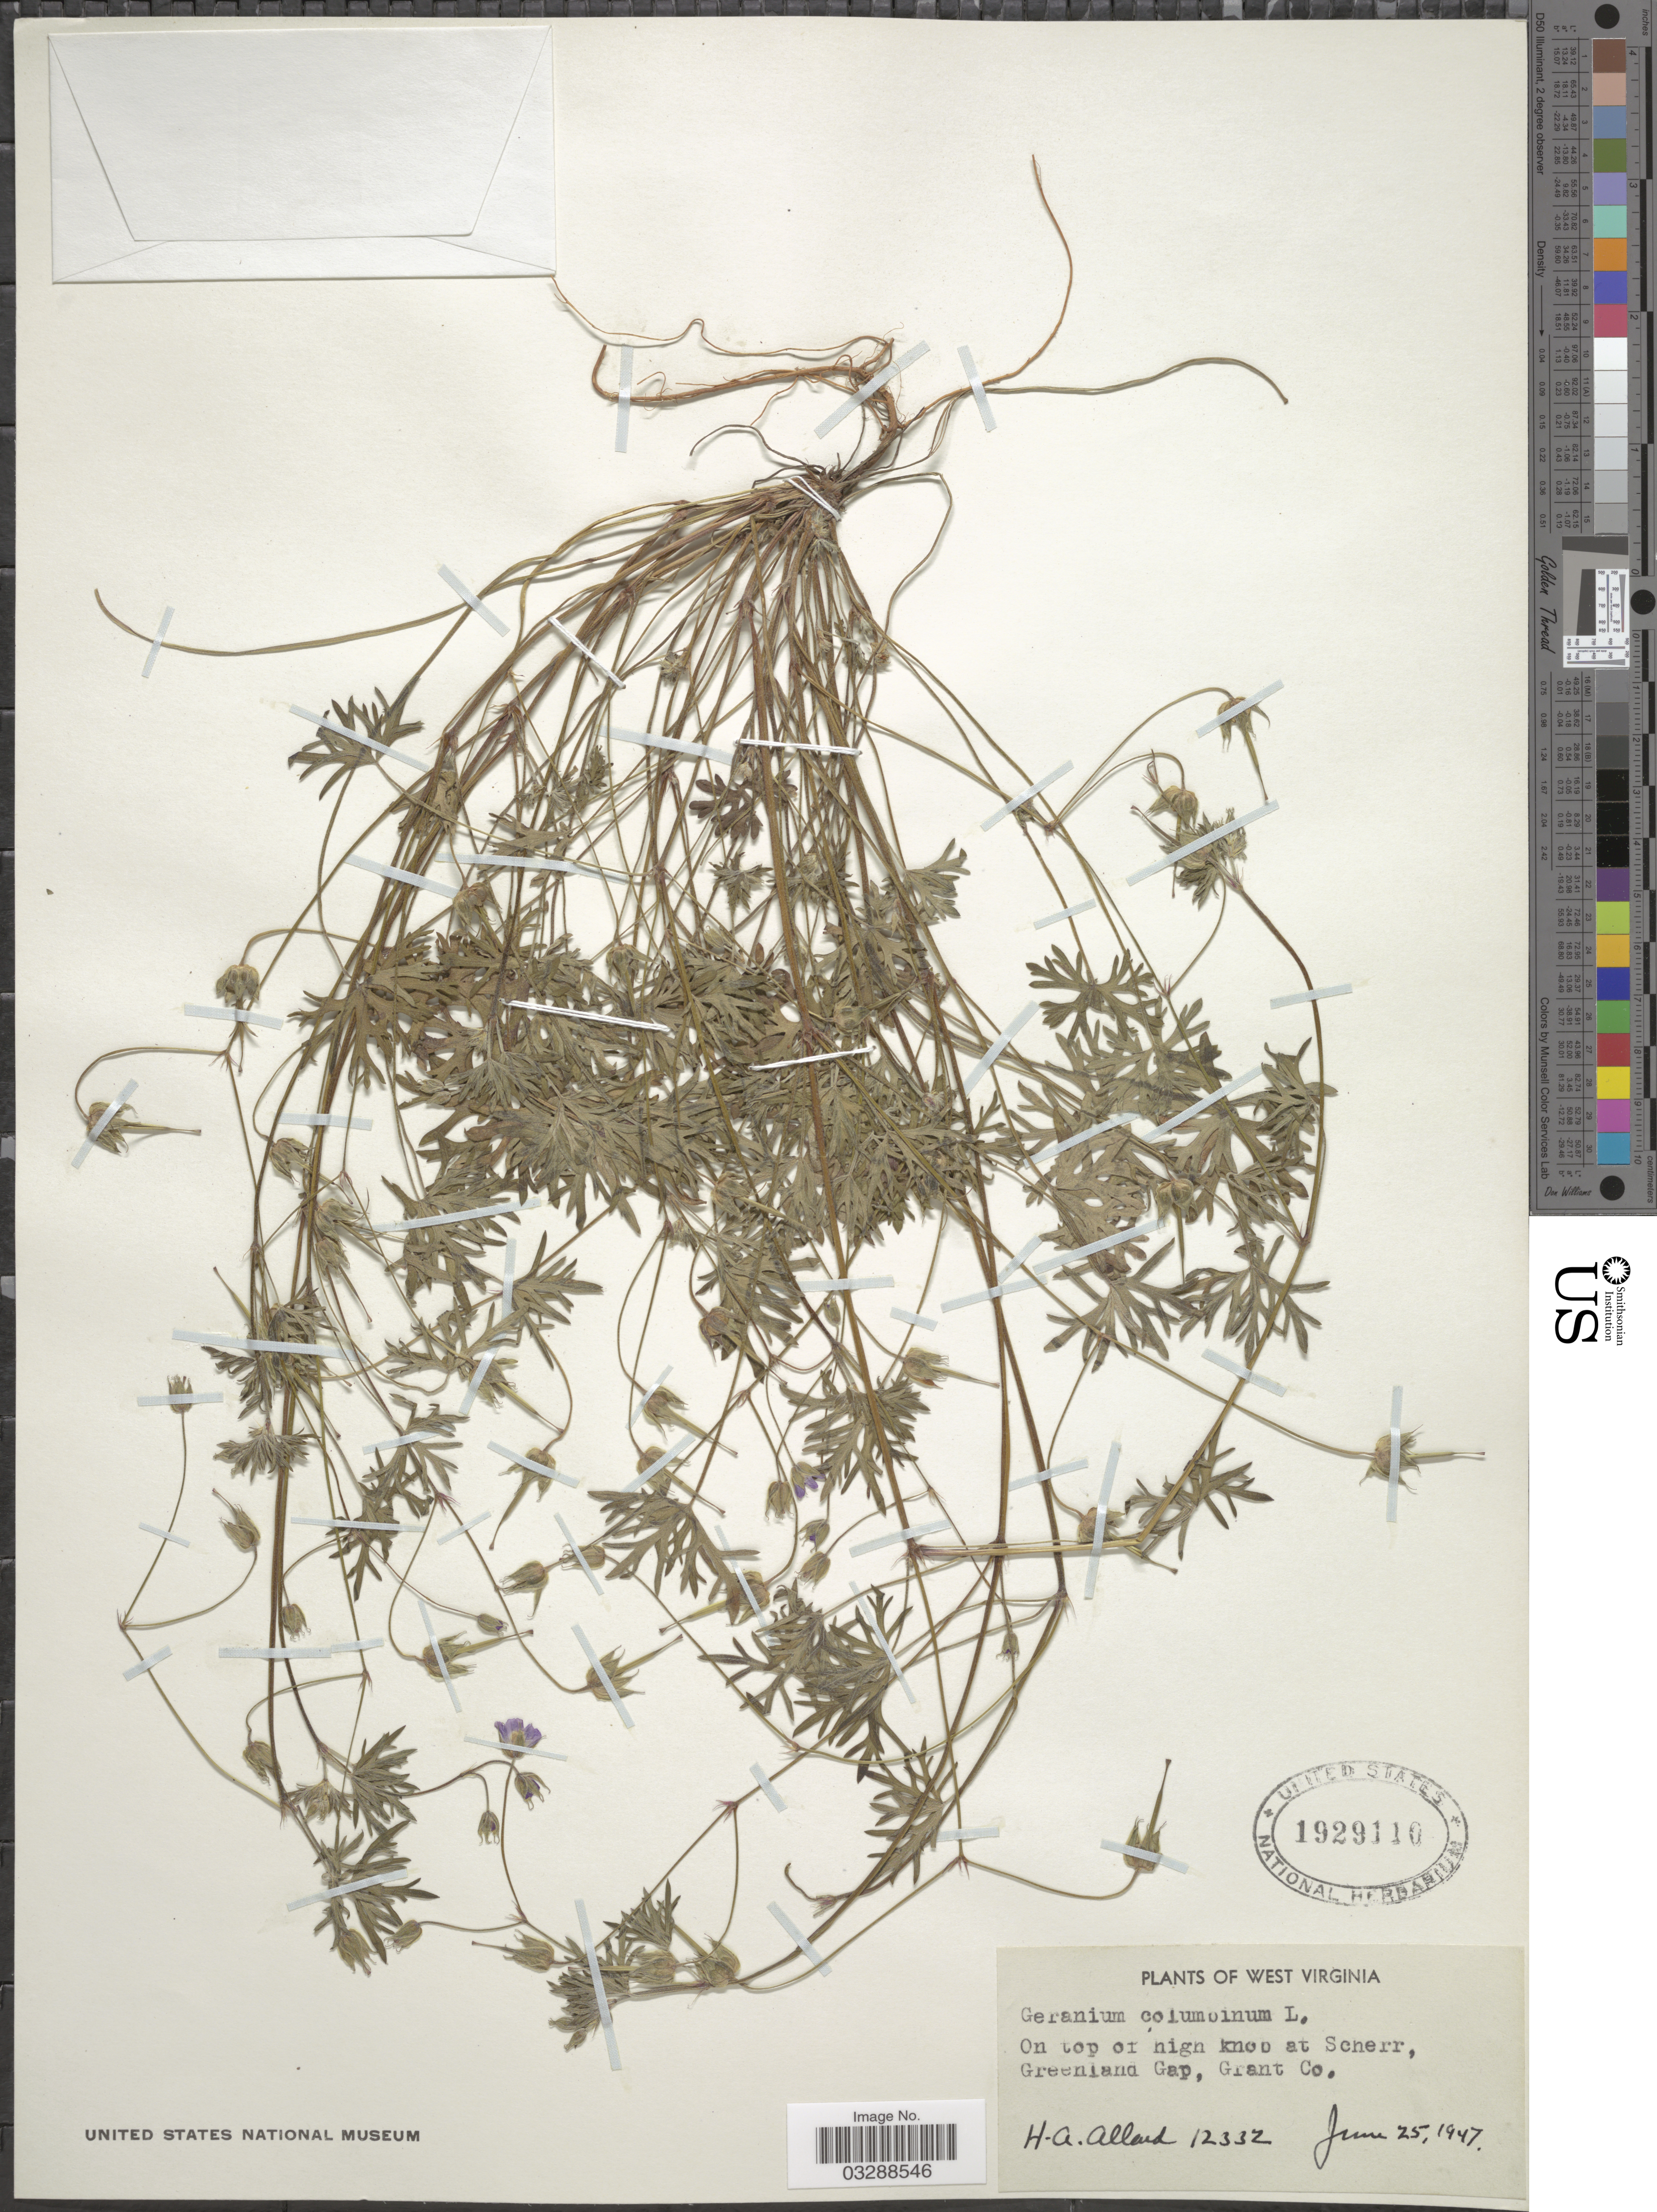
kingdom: Plantae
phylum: Tracheophyta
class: Magnoliopsida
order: Geraniales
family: Geraniaceae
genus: Geranium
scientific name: Geranium columbinum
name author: L.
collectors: H. A. Allard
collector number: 12332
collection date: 1947-06-25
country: United States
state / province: West Virginia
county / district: Grant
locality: On top of high knob at Scherr, Greenland Gap, Grant Co.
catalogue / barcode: US 1929110